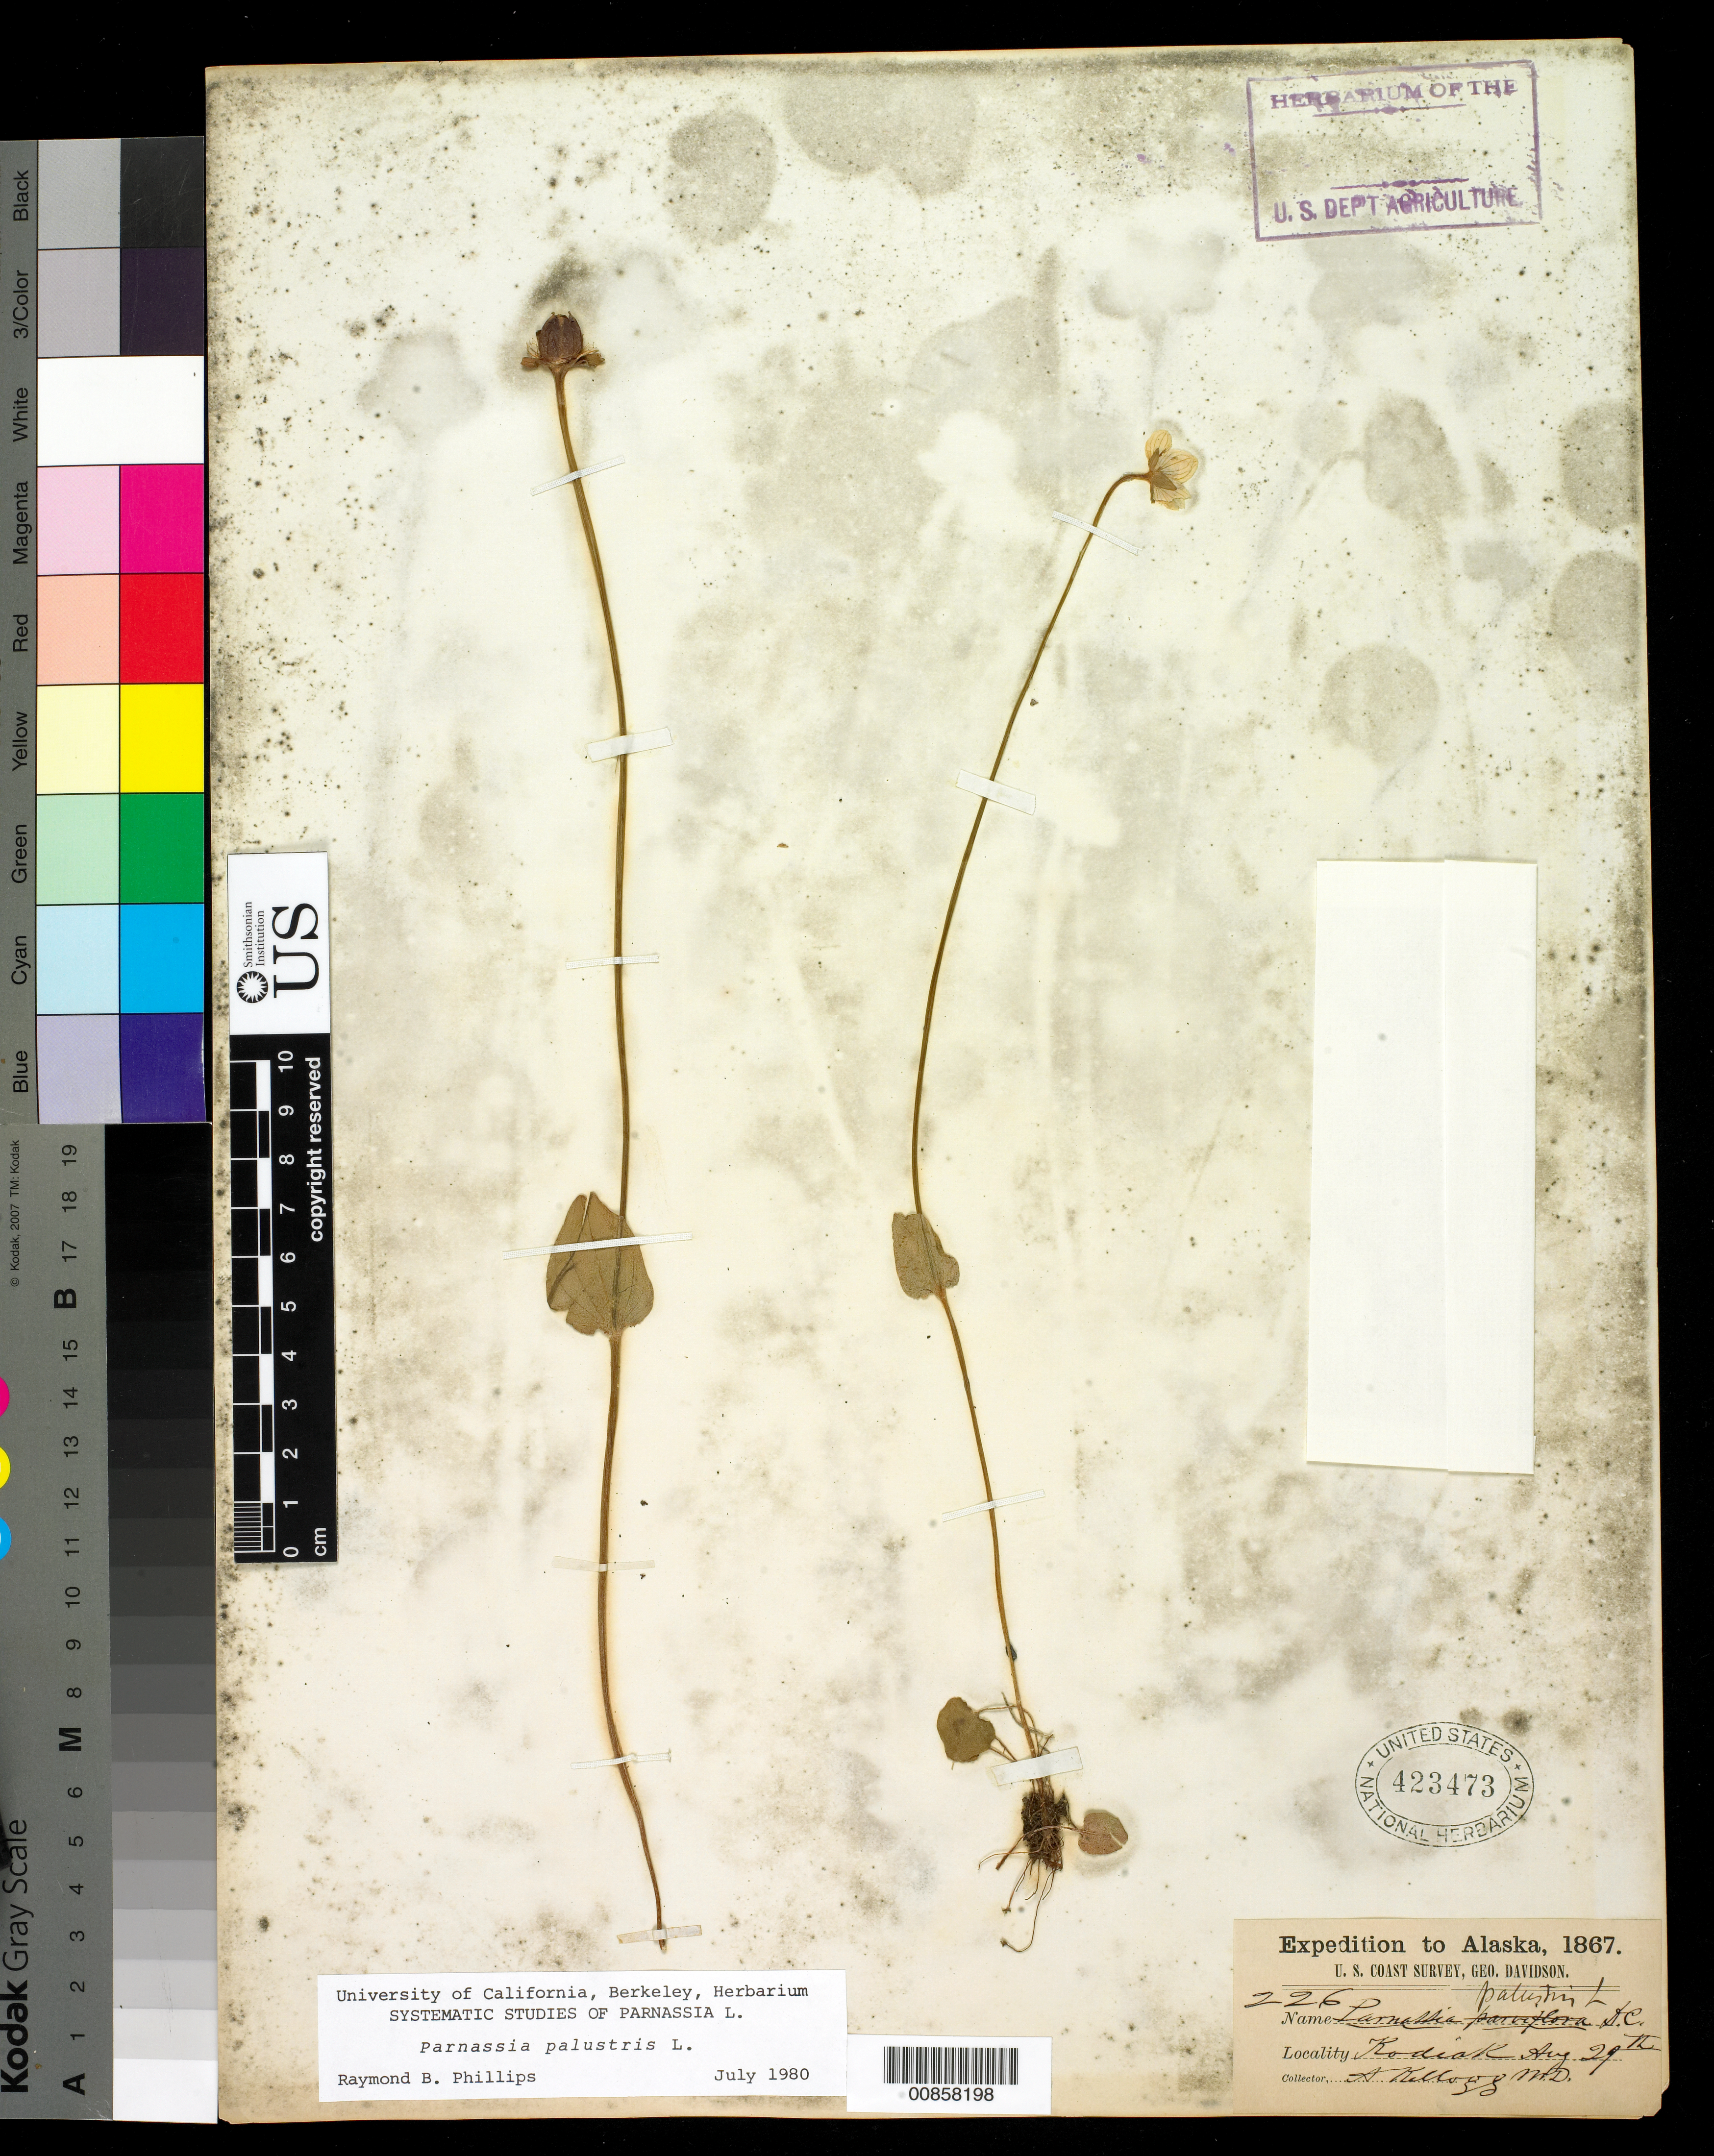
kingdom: Plantae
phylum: Tracheophyta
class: Magnoliopsida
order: Celastrales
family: Parnassiaceae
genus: Parnassia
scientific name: Parnassia palustris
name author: L.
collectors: A. Kellogg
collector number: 226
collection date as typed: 29 Aug 1867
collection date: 1867-08-29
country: United States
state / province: Alaska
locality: Kodiak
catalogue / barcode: US 423473